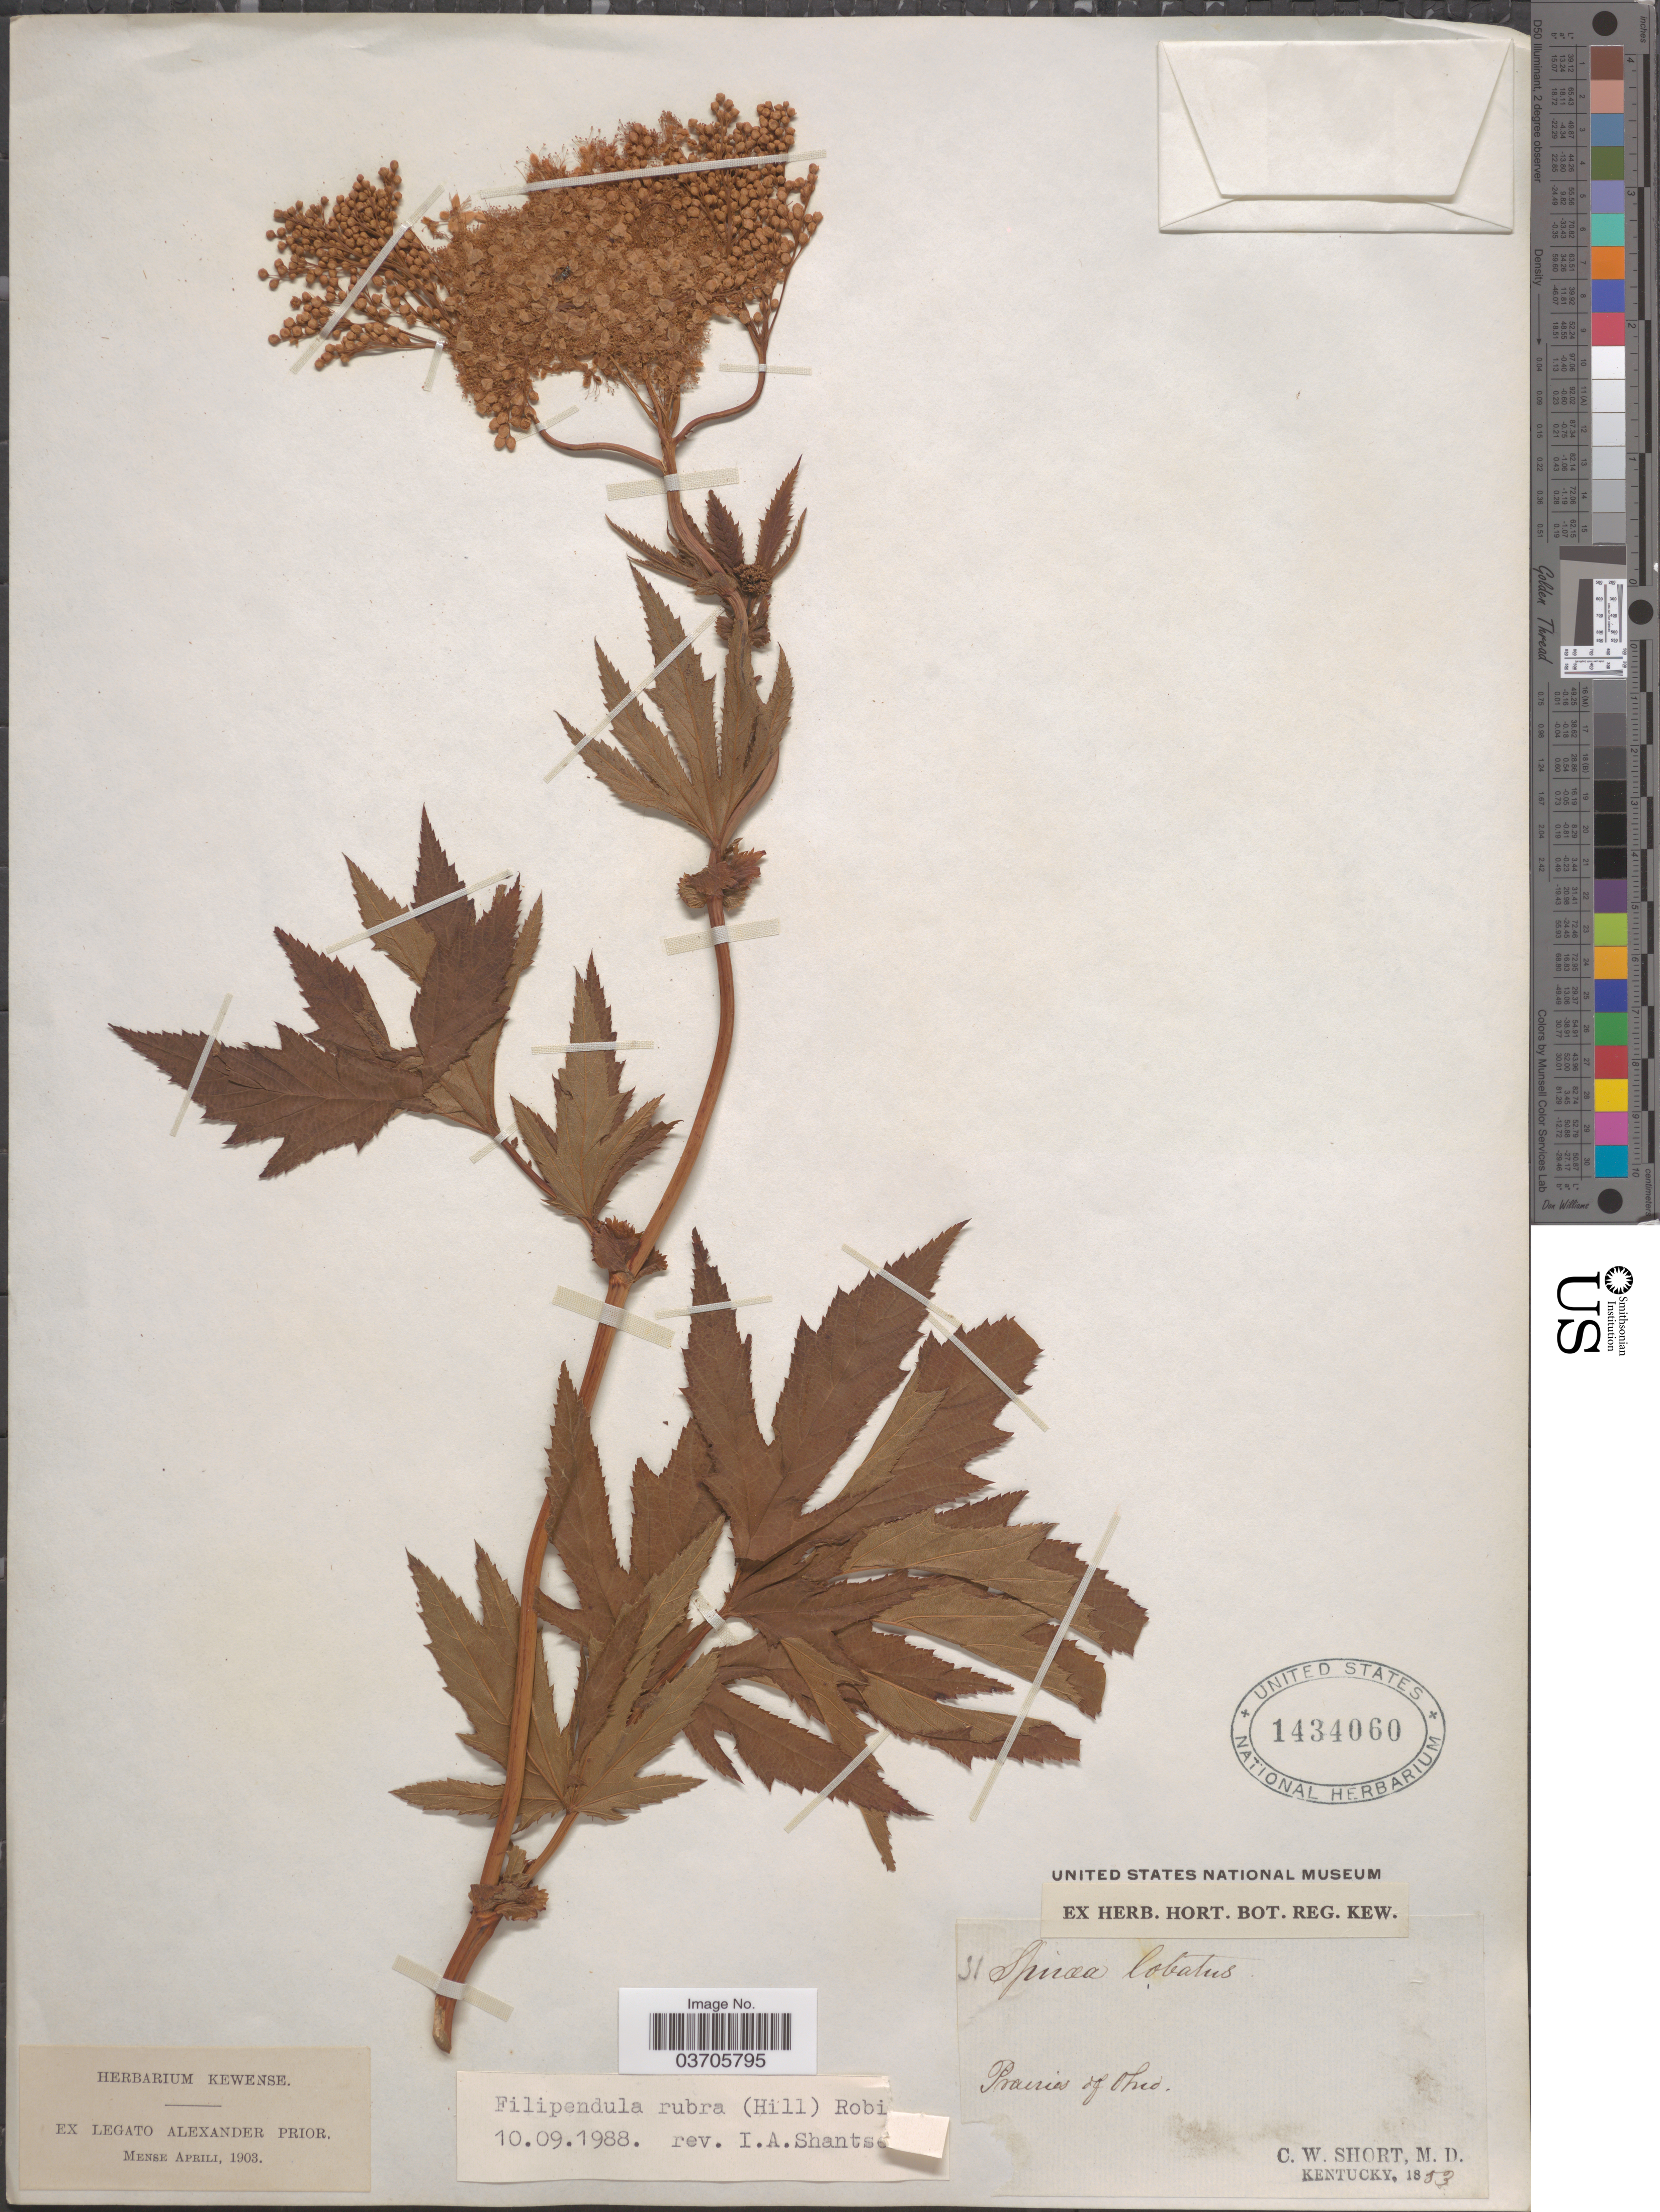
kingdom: Plantae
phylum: Tracheophyta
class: Magnoliopsida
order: Rosales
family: Rosaceae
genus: Filipendula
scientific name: Filipendula rubra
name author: (Hill) B.L. Rob.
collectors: C. W. Short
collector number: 21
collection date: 1853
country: United States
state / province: Ohio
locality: Prairies of Ohio.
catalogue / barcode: US 1434060